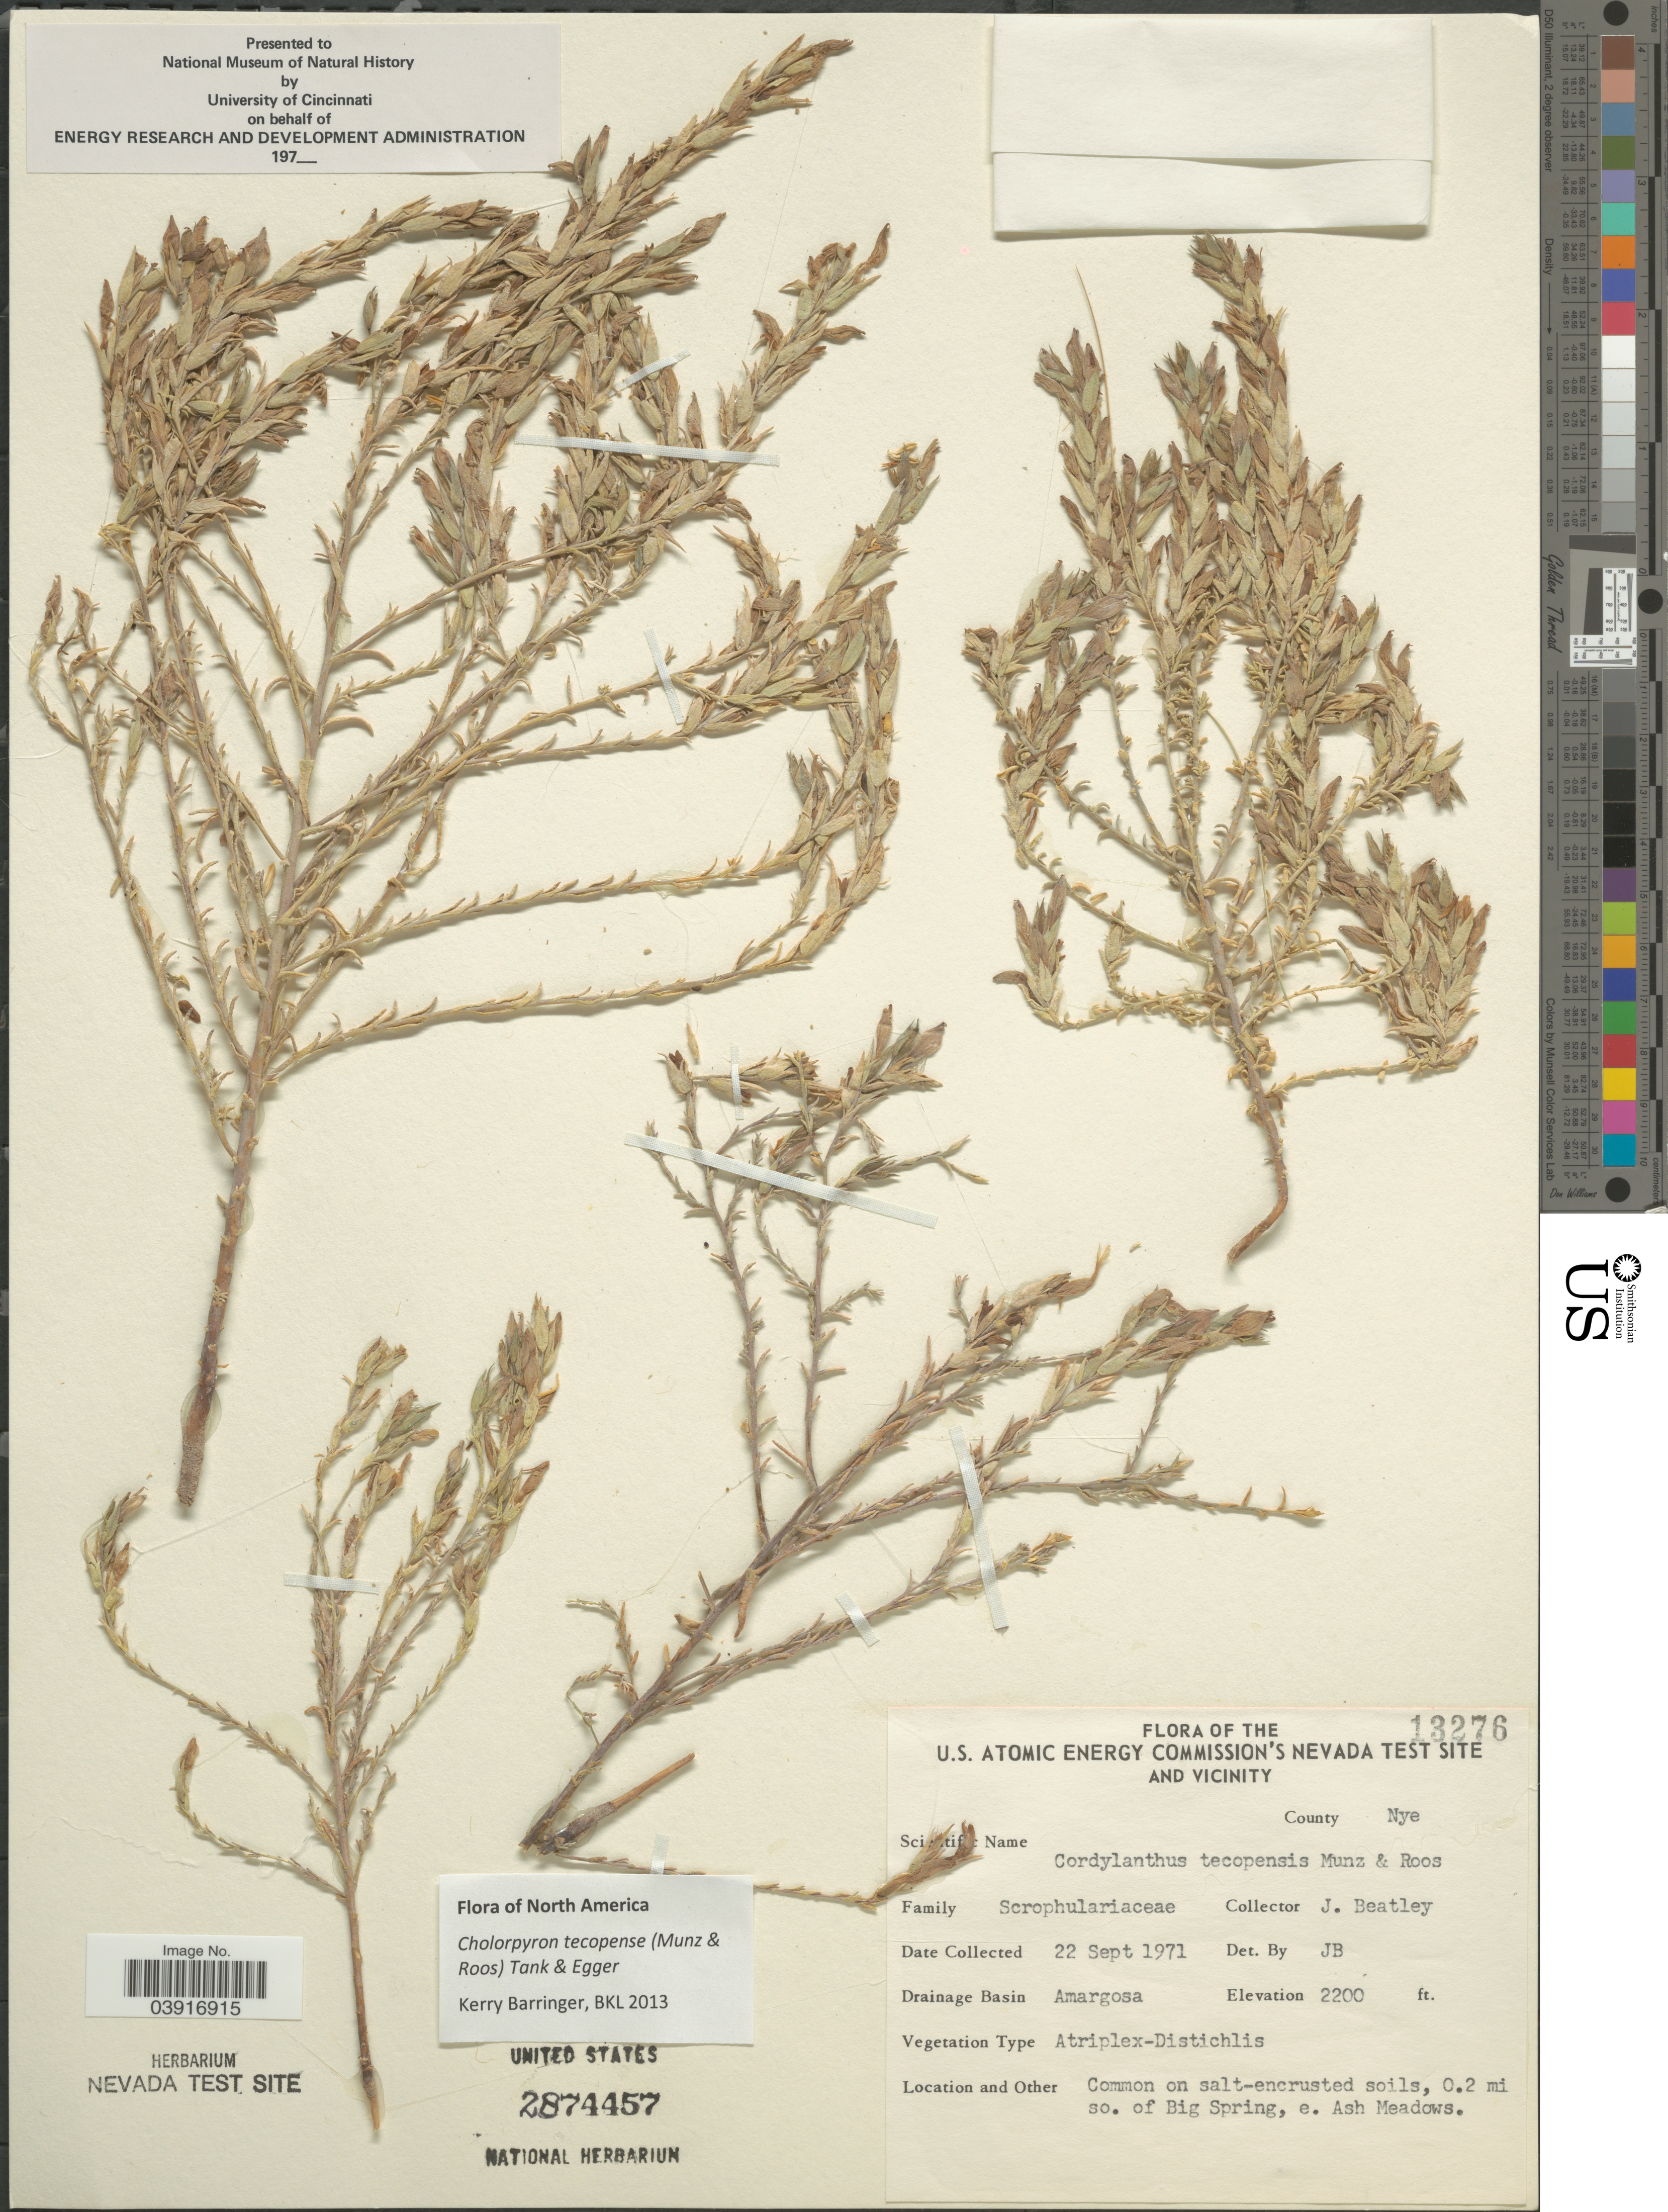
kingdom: Plantae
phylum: Tracheophyta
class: Magnoliopsida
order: Lamiales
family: Orobanchaceae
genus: Chloropyron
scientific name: Chloropyron tecopense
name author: (Munz) J.C. Roos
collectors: J. C. Beatley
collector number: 13276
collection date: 1971-09-22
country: United States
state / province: Nevada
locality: U.S. Atomic Energy Commision's Nevada Test Site and Vicinity. County Nye. Drainage Basin Amargosa. 0.2 mi so. of Big Spring, e. Ash Meadows.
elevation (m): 671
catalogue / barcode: US 2874457